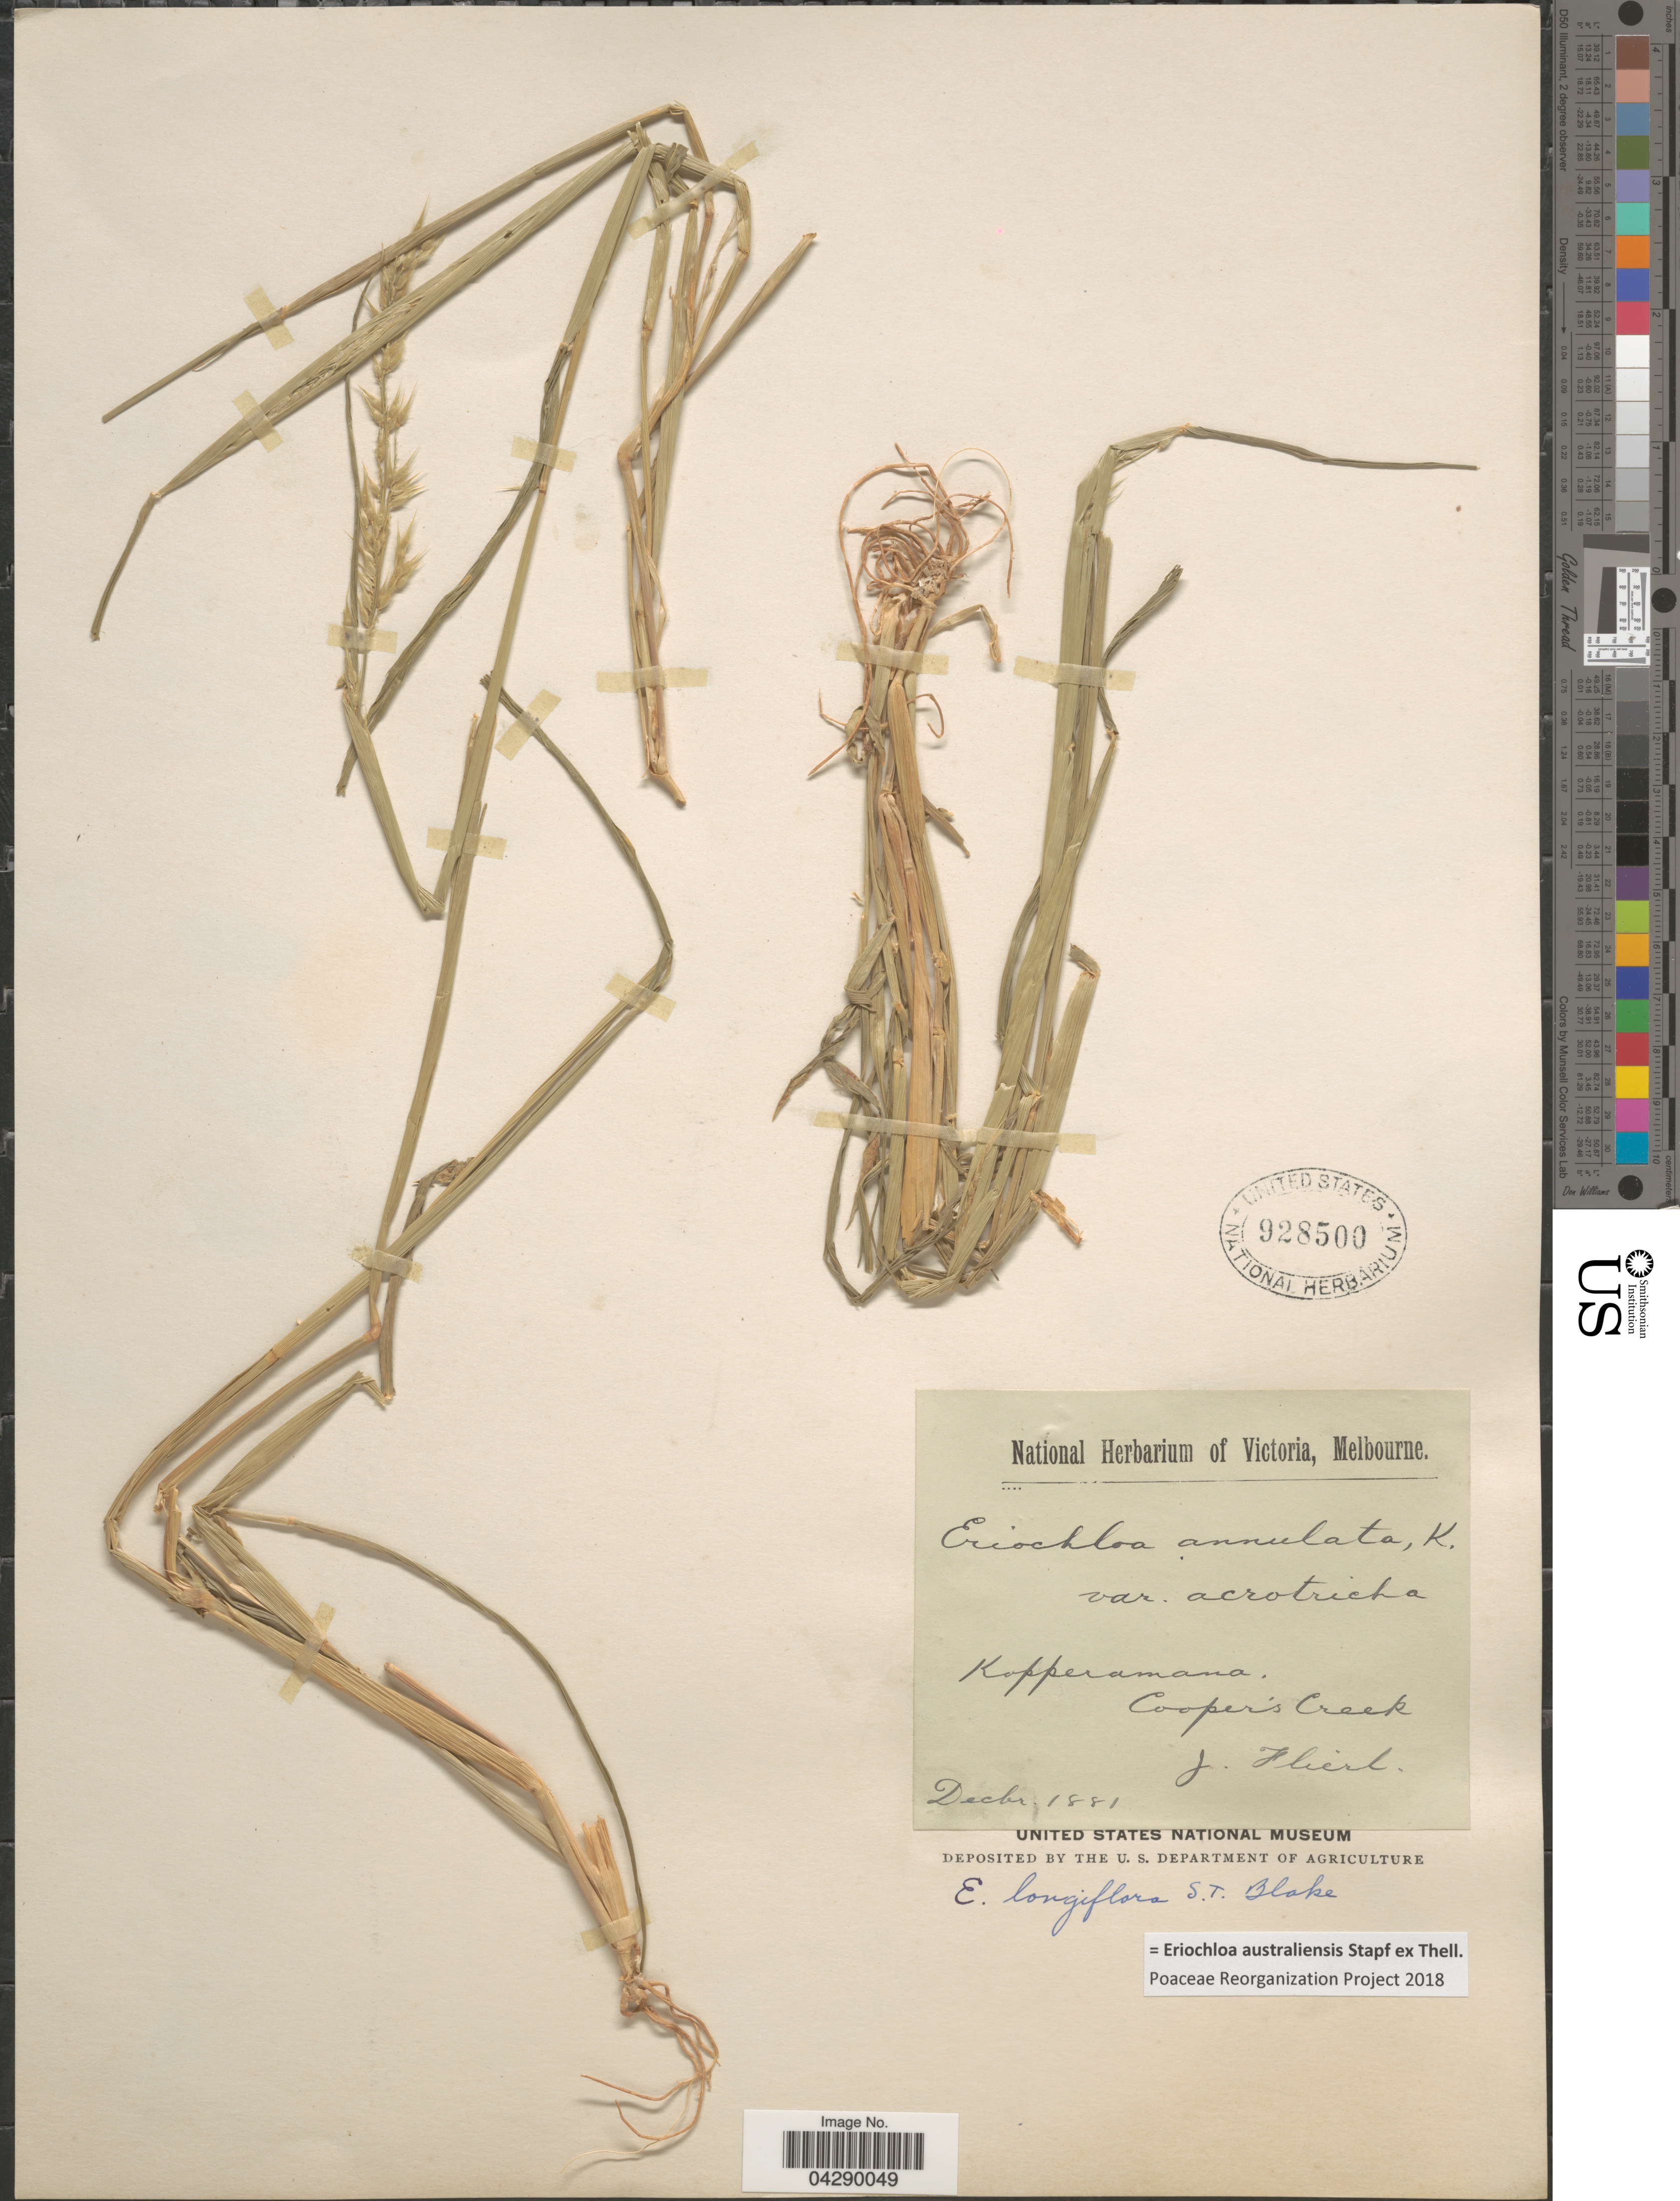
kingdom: Plantae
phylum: Tracheophyta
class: Liliopsida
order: Poales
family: Poaceae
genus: Eriochloa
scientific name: Eriochloa australiensis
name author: Thellung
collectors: J. Flierl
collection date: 1881-12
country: Australia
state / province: South Australia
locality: Kopperamana, Cooper's Creek.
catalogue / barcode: US 928500